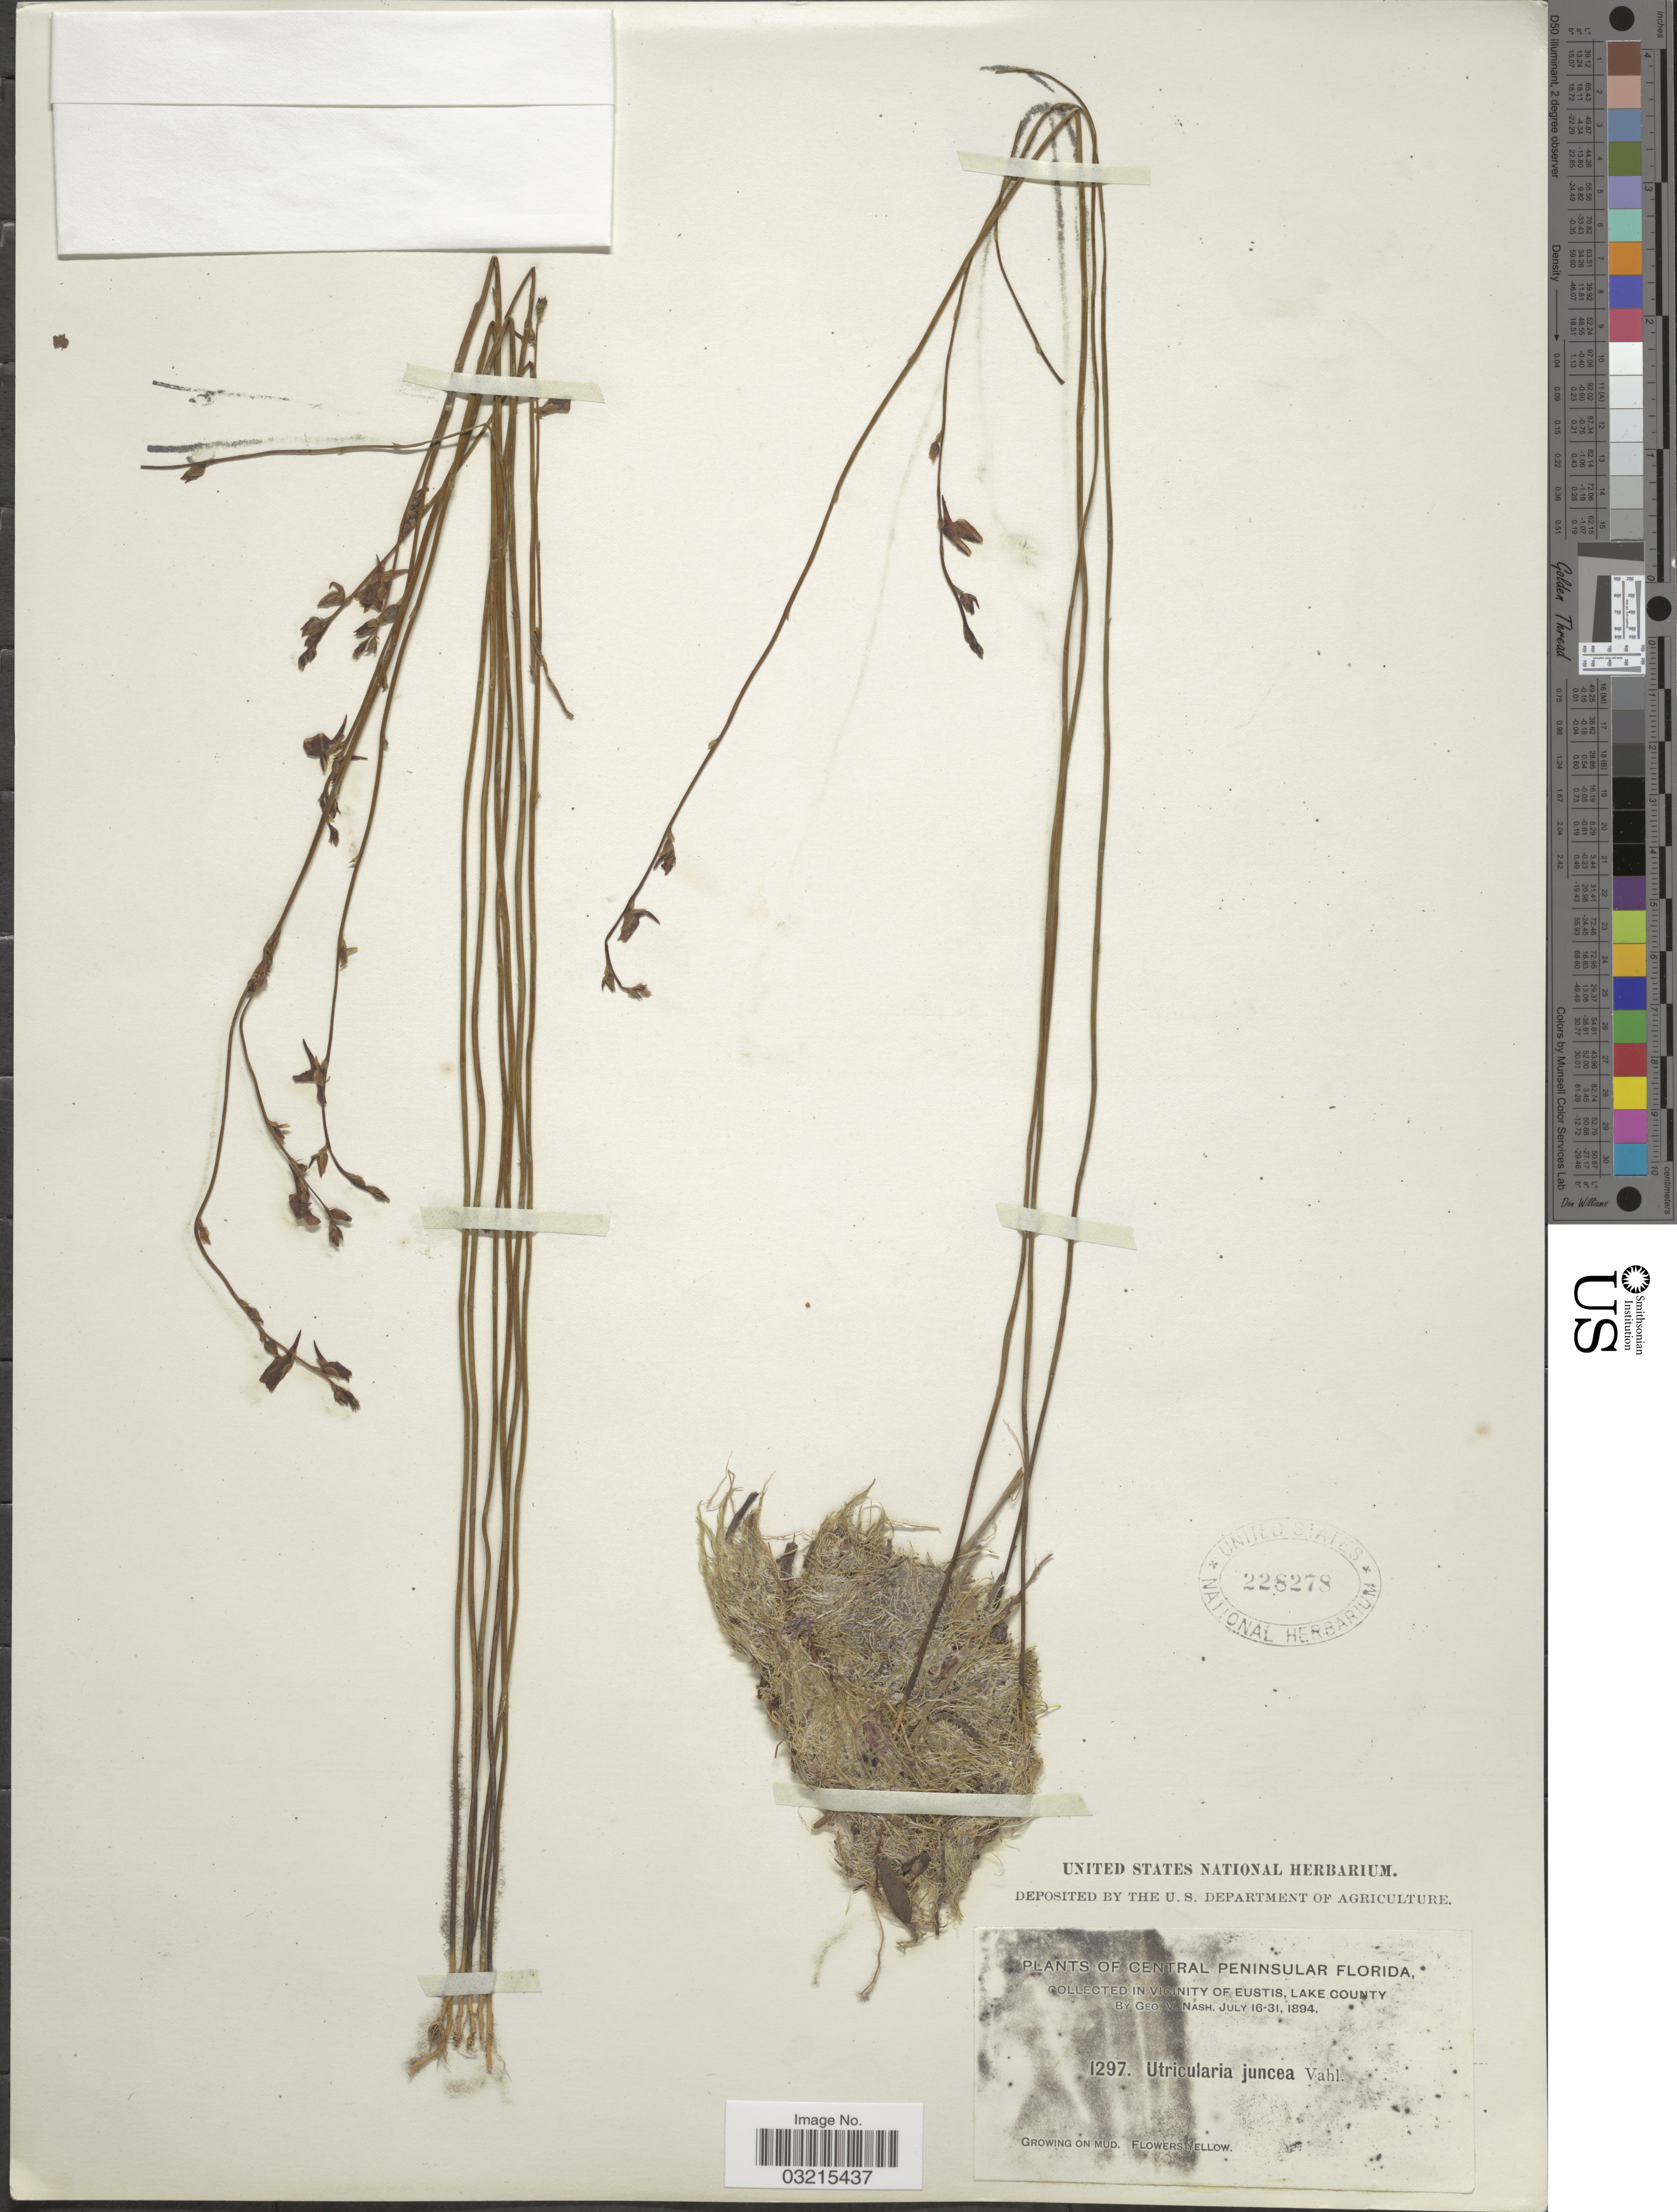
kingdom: Plantae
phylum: Tracheophyta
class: Magnoliopsida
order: Lamiales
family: Lentibulariaceae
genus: Utricularia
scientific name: Utricularia juncea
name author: Vahl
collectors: G. V. Nash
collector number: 1297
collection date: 1894-07-16/1894-07-31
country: United States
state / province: Florida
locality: Central Peninsular Florida. In vicinity of Eustis, Lake County.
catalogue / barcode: US 228278